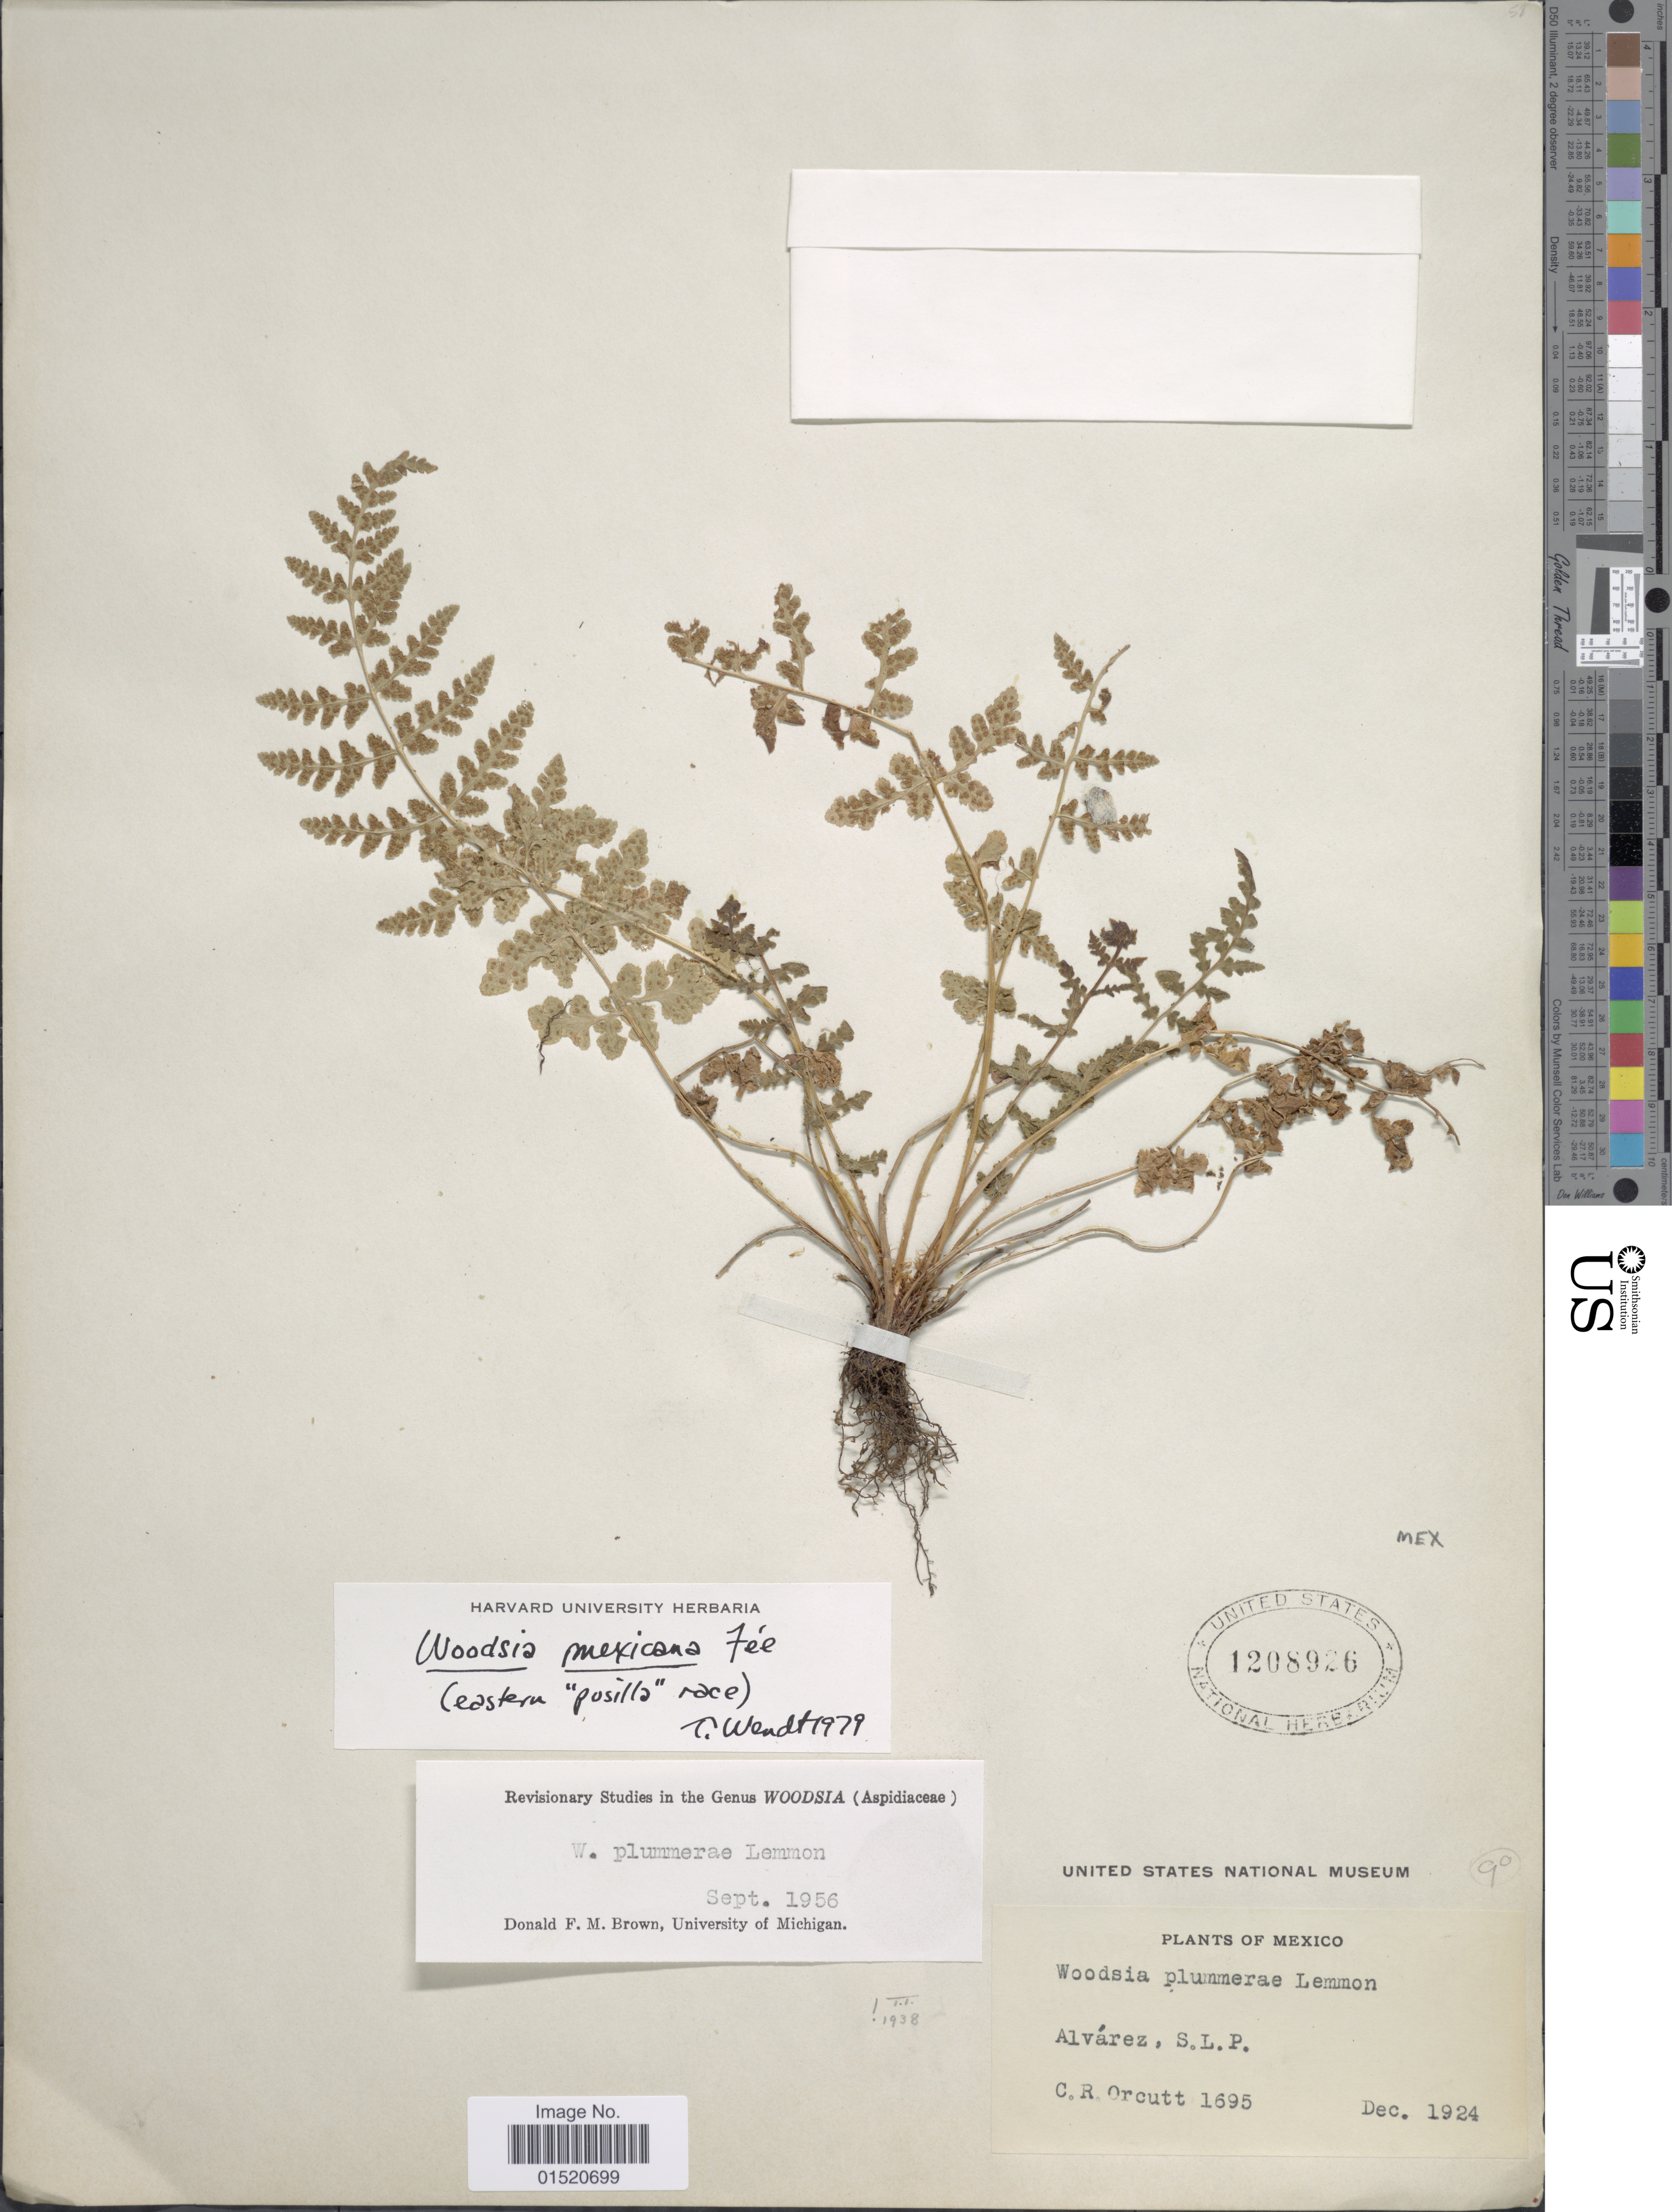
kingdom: Plantae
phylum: Tracheophyta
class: Polypodiopsida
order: Polypodiales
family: Woodsiaceae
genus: Woodsia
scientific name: Woodsia mexicana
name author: Fée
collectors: C. R. Orcutt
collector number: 1695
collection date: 1924-12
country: Mexico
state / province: San Luis Potosí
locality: Alvárez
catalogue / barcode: US 1208926